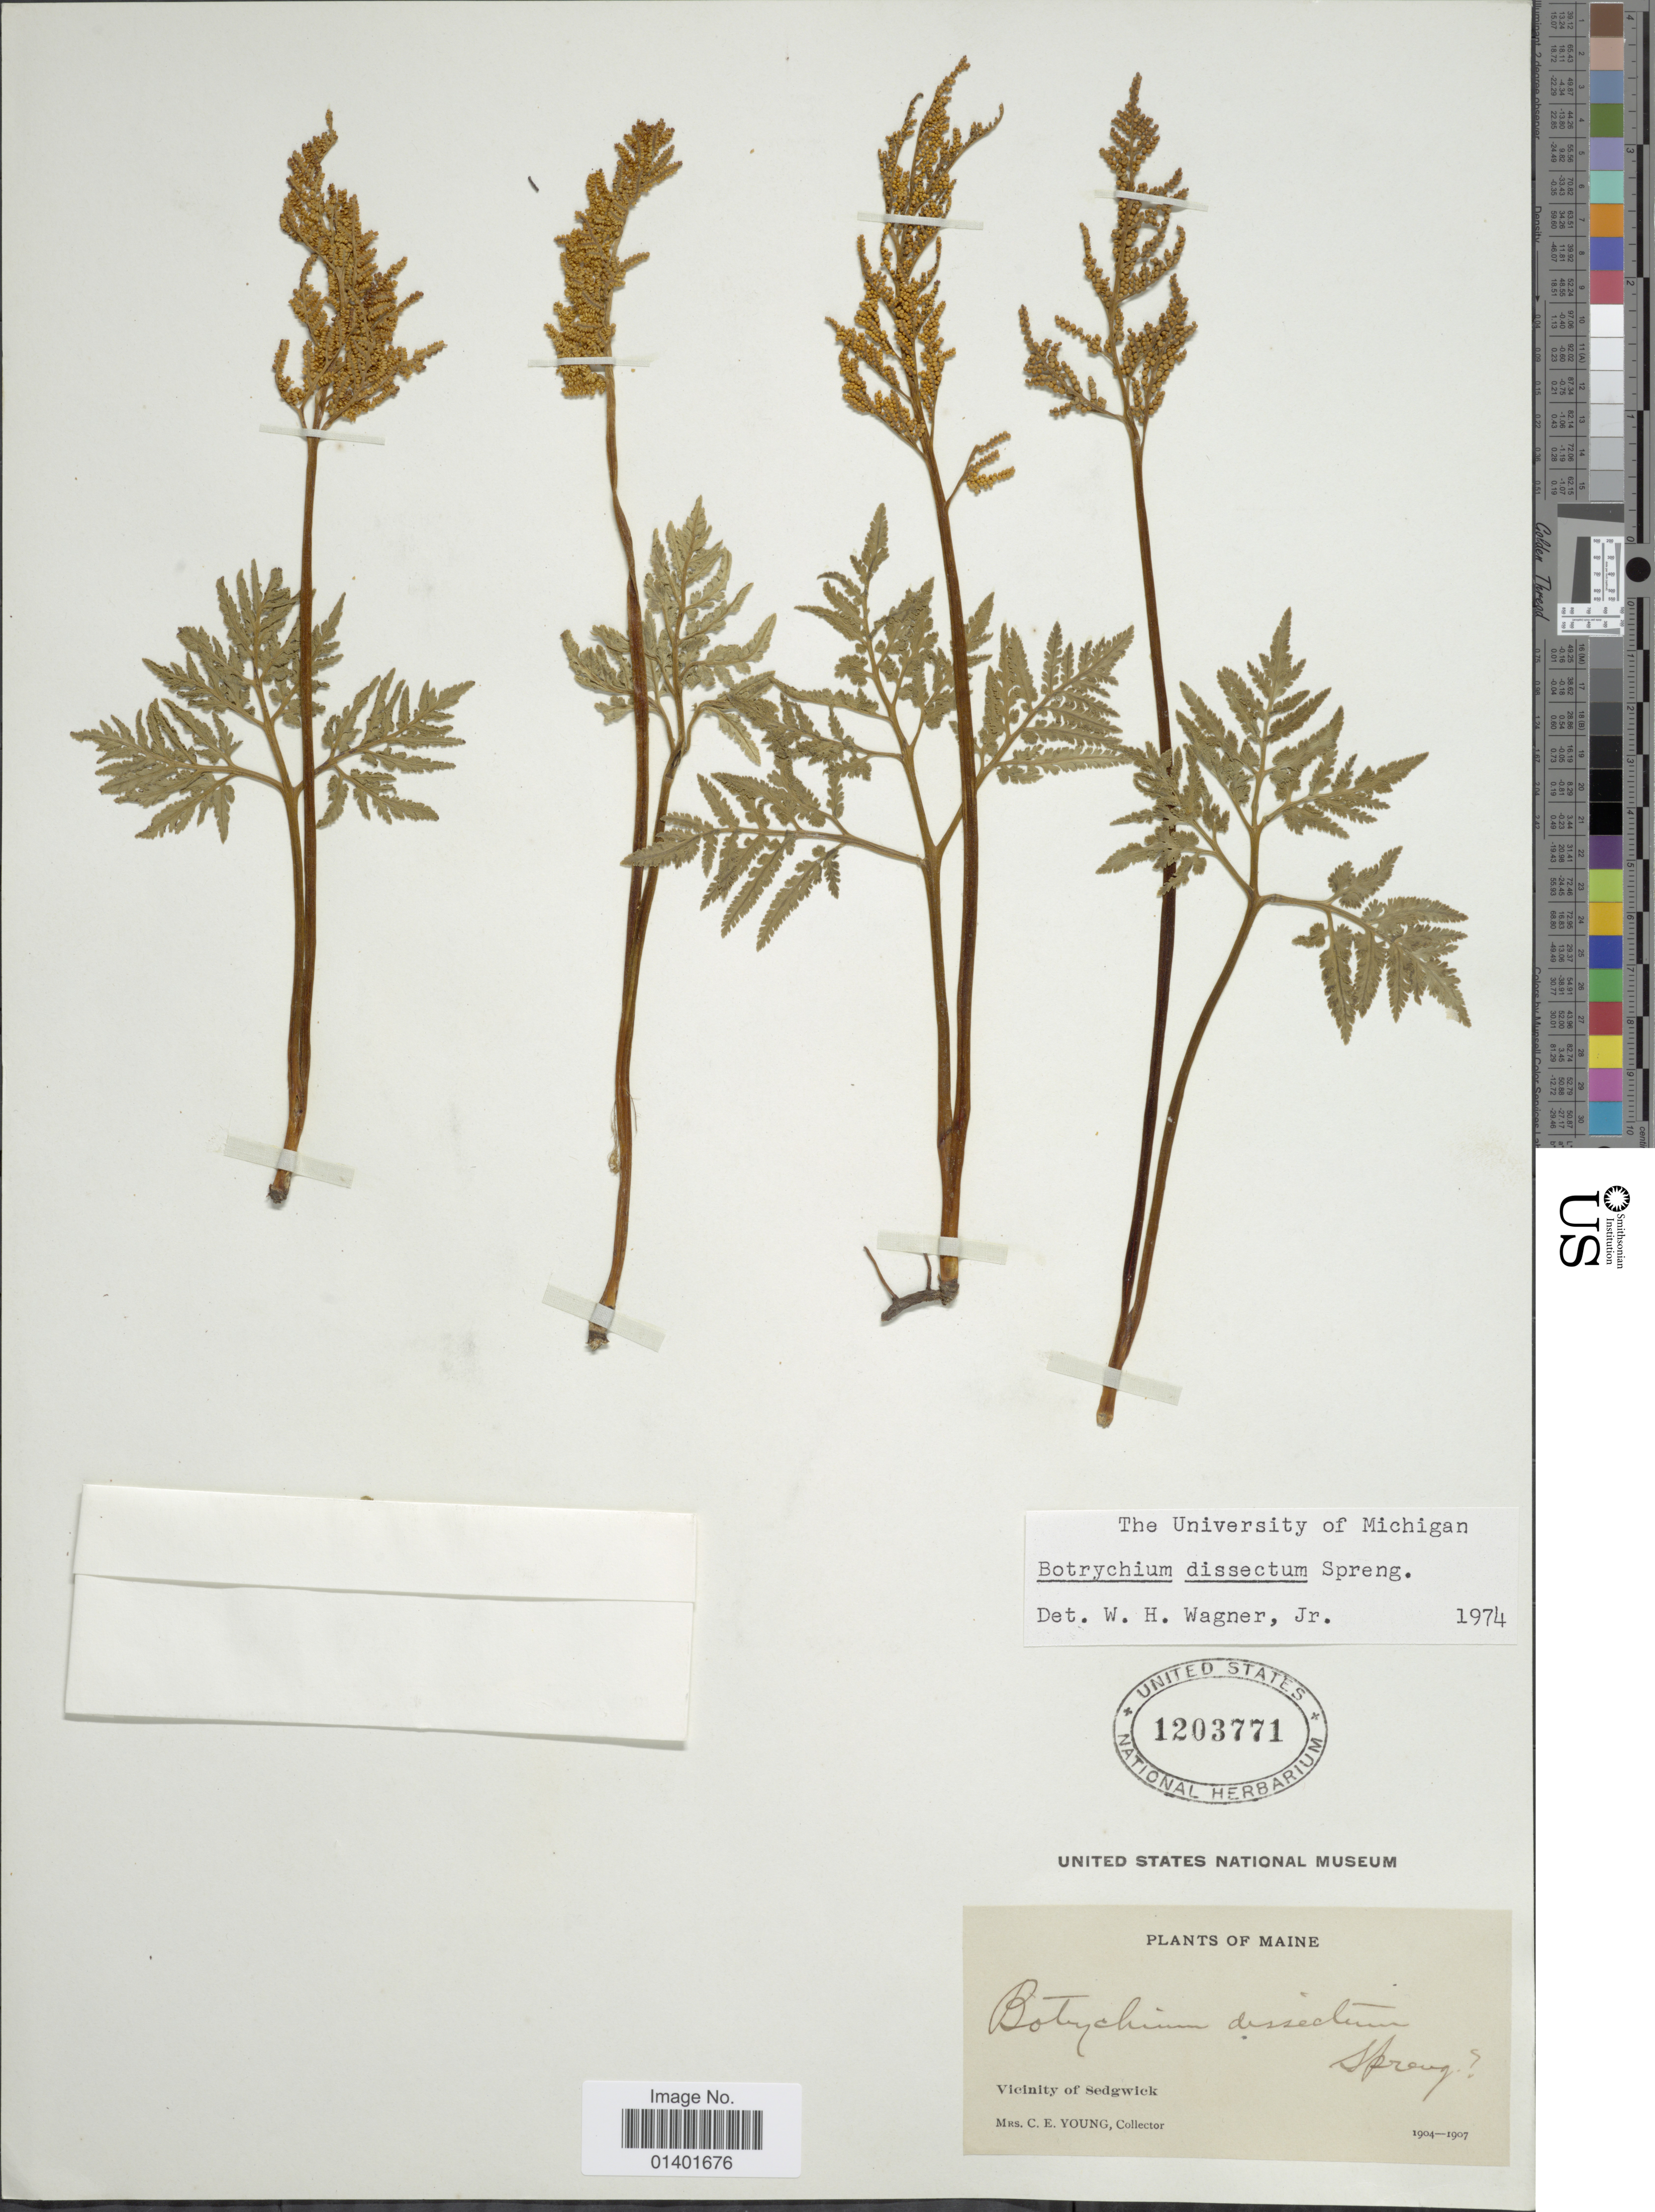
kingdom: Plantae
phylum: Tracheophyta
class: Polypodiopsida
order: Ophioglossales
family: Ophioglossaceae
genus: Botrychium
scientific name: Botrychium dissectum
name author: Spreng.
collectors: C. Young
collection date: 1904/1907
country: United States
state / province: Maine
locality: Vicinity of Sedgwick.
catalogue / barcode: US 1203771